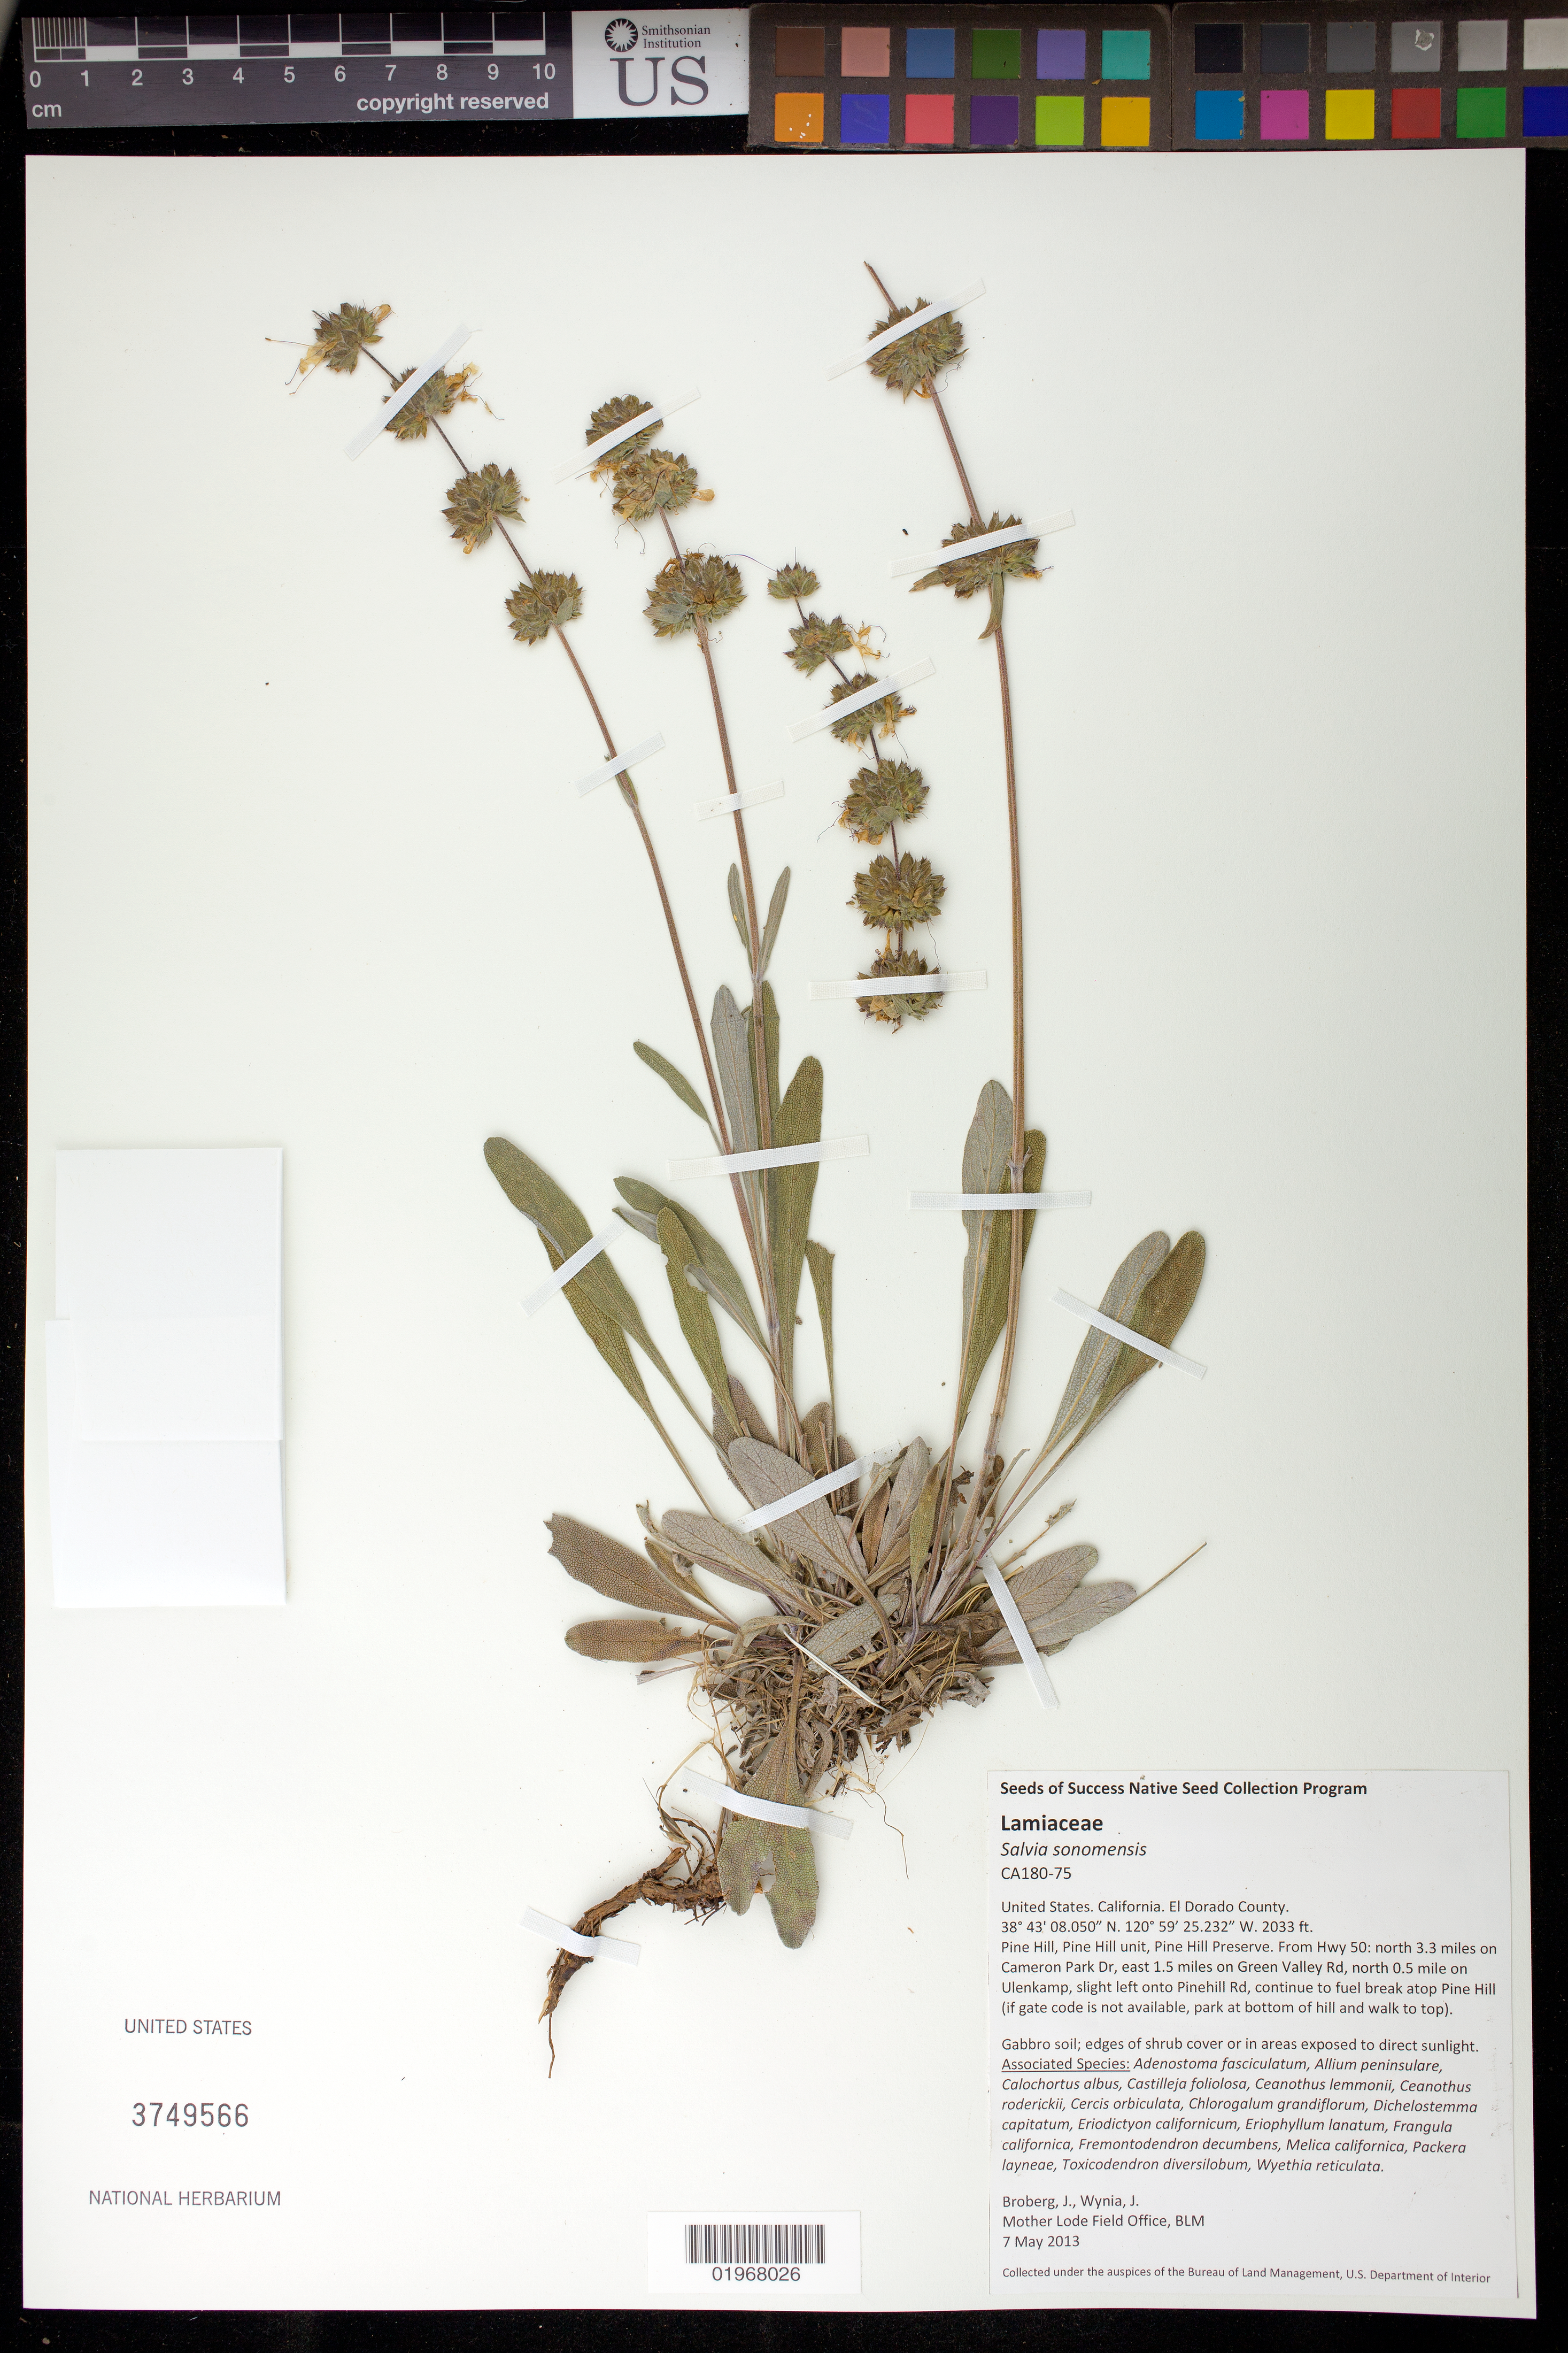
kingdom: Plantae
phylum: Tracheophyta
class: Magnoliopsida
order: Lamiales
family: Lamiaceae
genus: Salvia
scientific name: Salvia sonomensis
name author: Greene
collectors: J. Broberg & J. Wynia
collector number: CA180-75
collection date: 2013-05-07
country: United States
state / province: California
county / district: El Dorado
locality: Pine Hill, Pine Hill unit, Pine Hill Preserve.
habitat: Gabbro soil, edges of shrub cover or in areas exposed to direct sunlight.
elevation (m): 620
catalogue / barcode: US 3749566